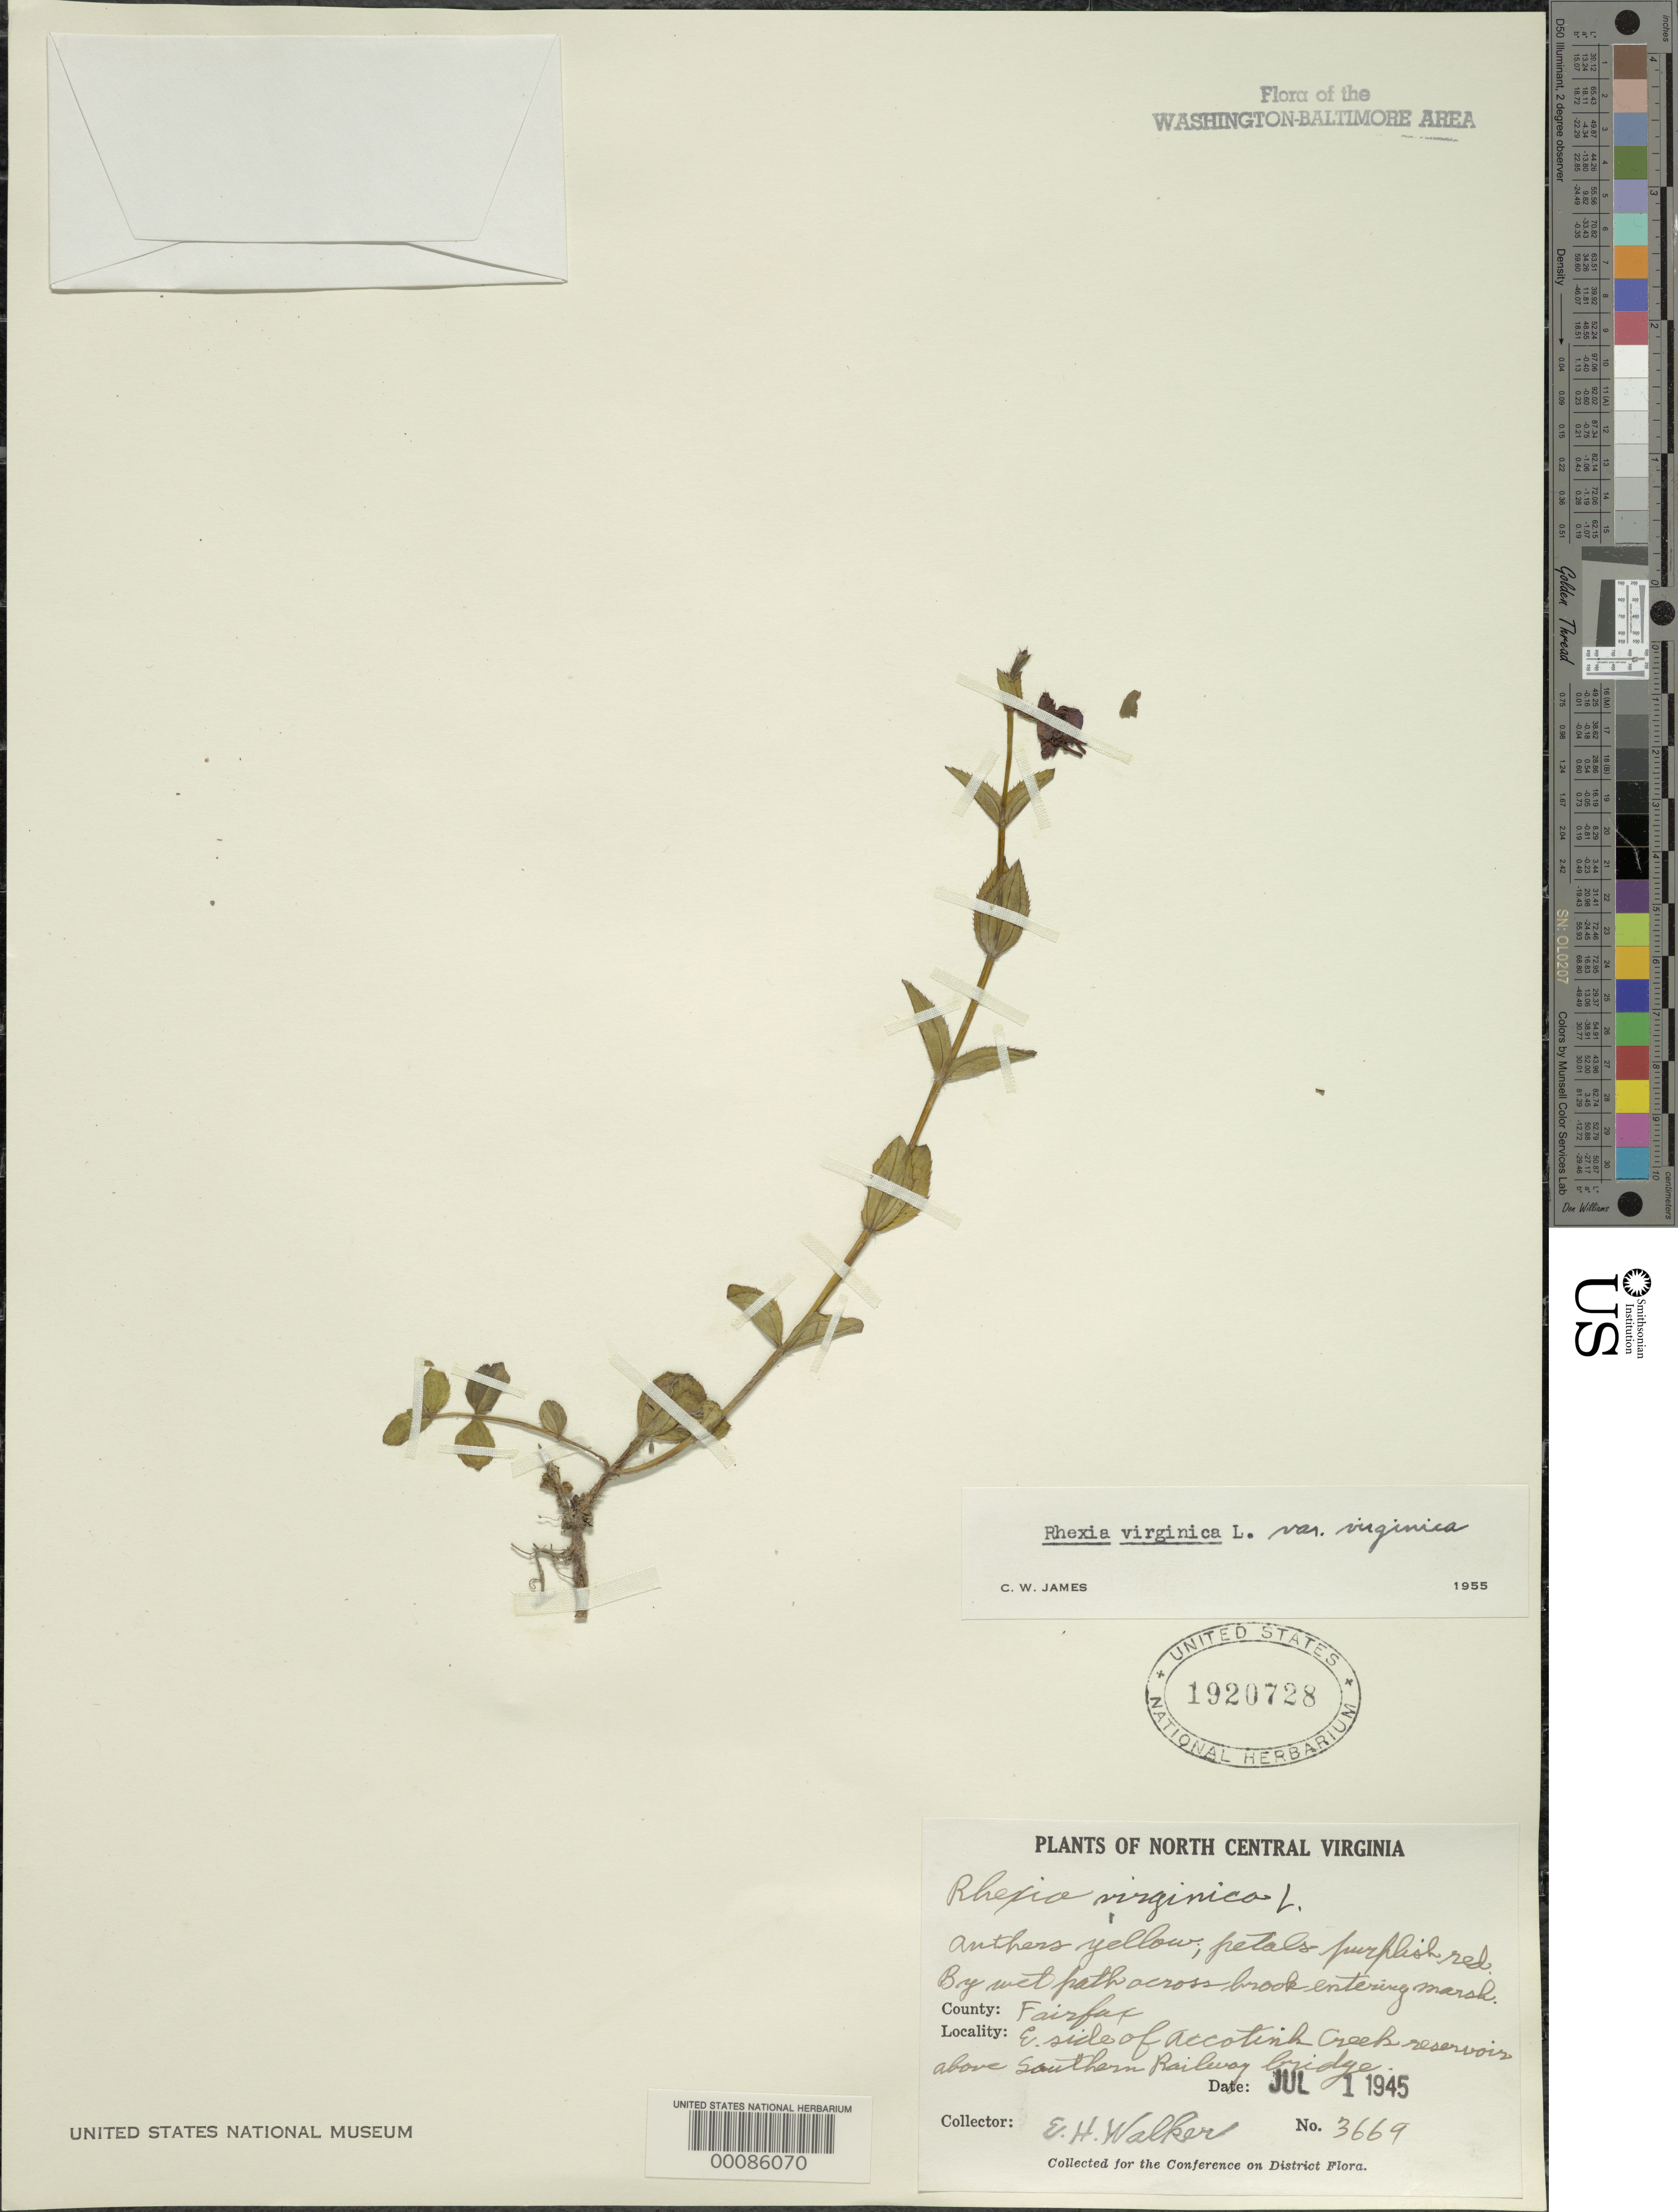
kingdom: Plantae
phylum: Tracheophyta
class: Magnoliopsida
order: Myrtales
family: Melastomataceae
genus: Rhexia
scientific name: Rhexia virginica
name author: L.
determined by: James, C. W.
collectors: E. H. Walker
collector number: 3669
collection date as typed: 01 Jul 1945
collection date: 1945-07-01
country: United States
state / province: Virginia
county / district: Fairfax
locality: E side of Accotink Creek Reservoir above Southern Railway Bridge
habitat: By wet path across brook entering marsh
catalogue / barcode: US 1920728